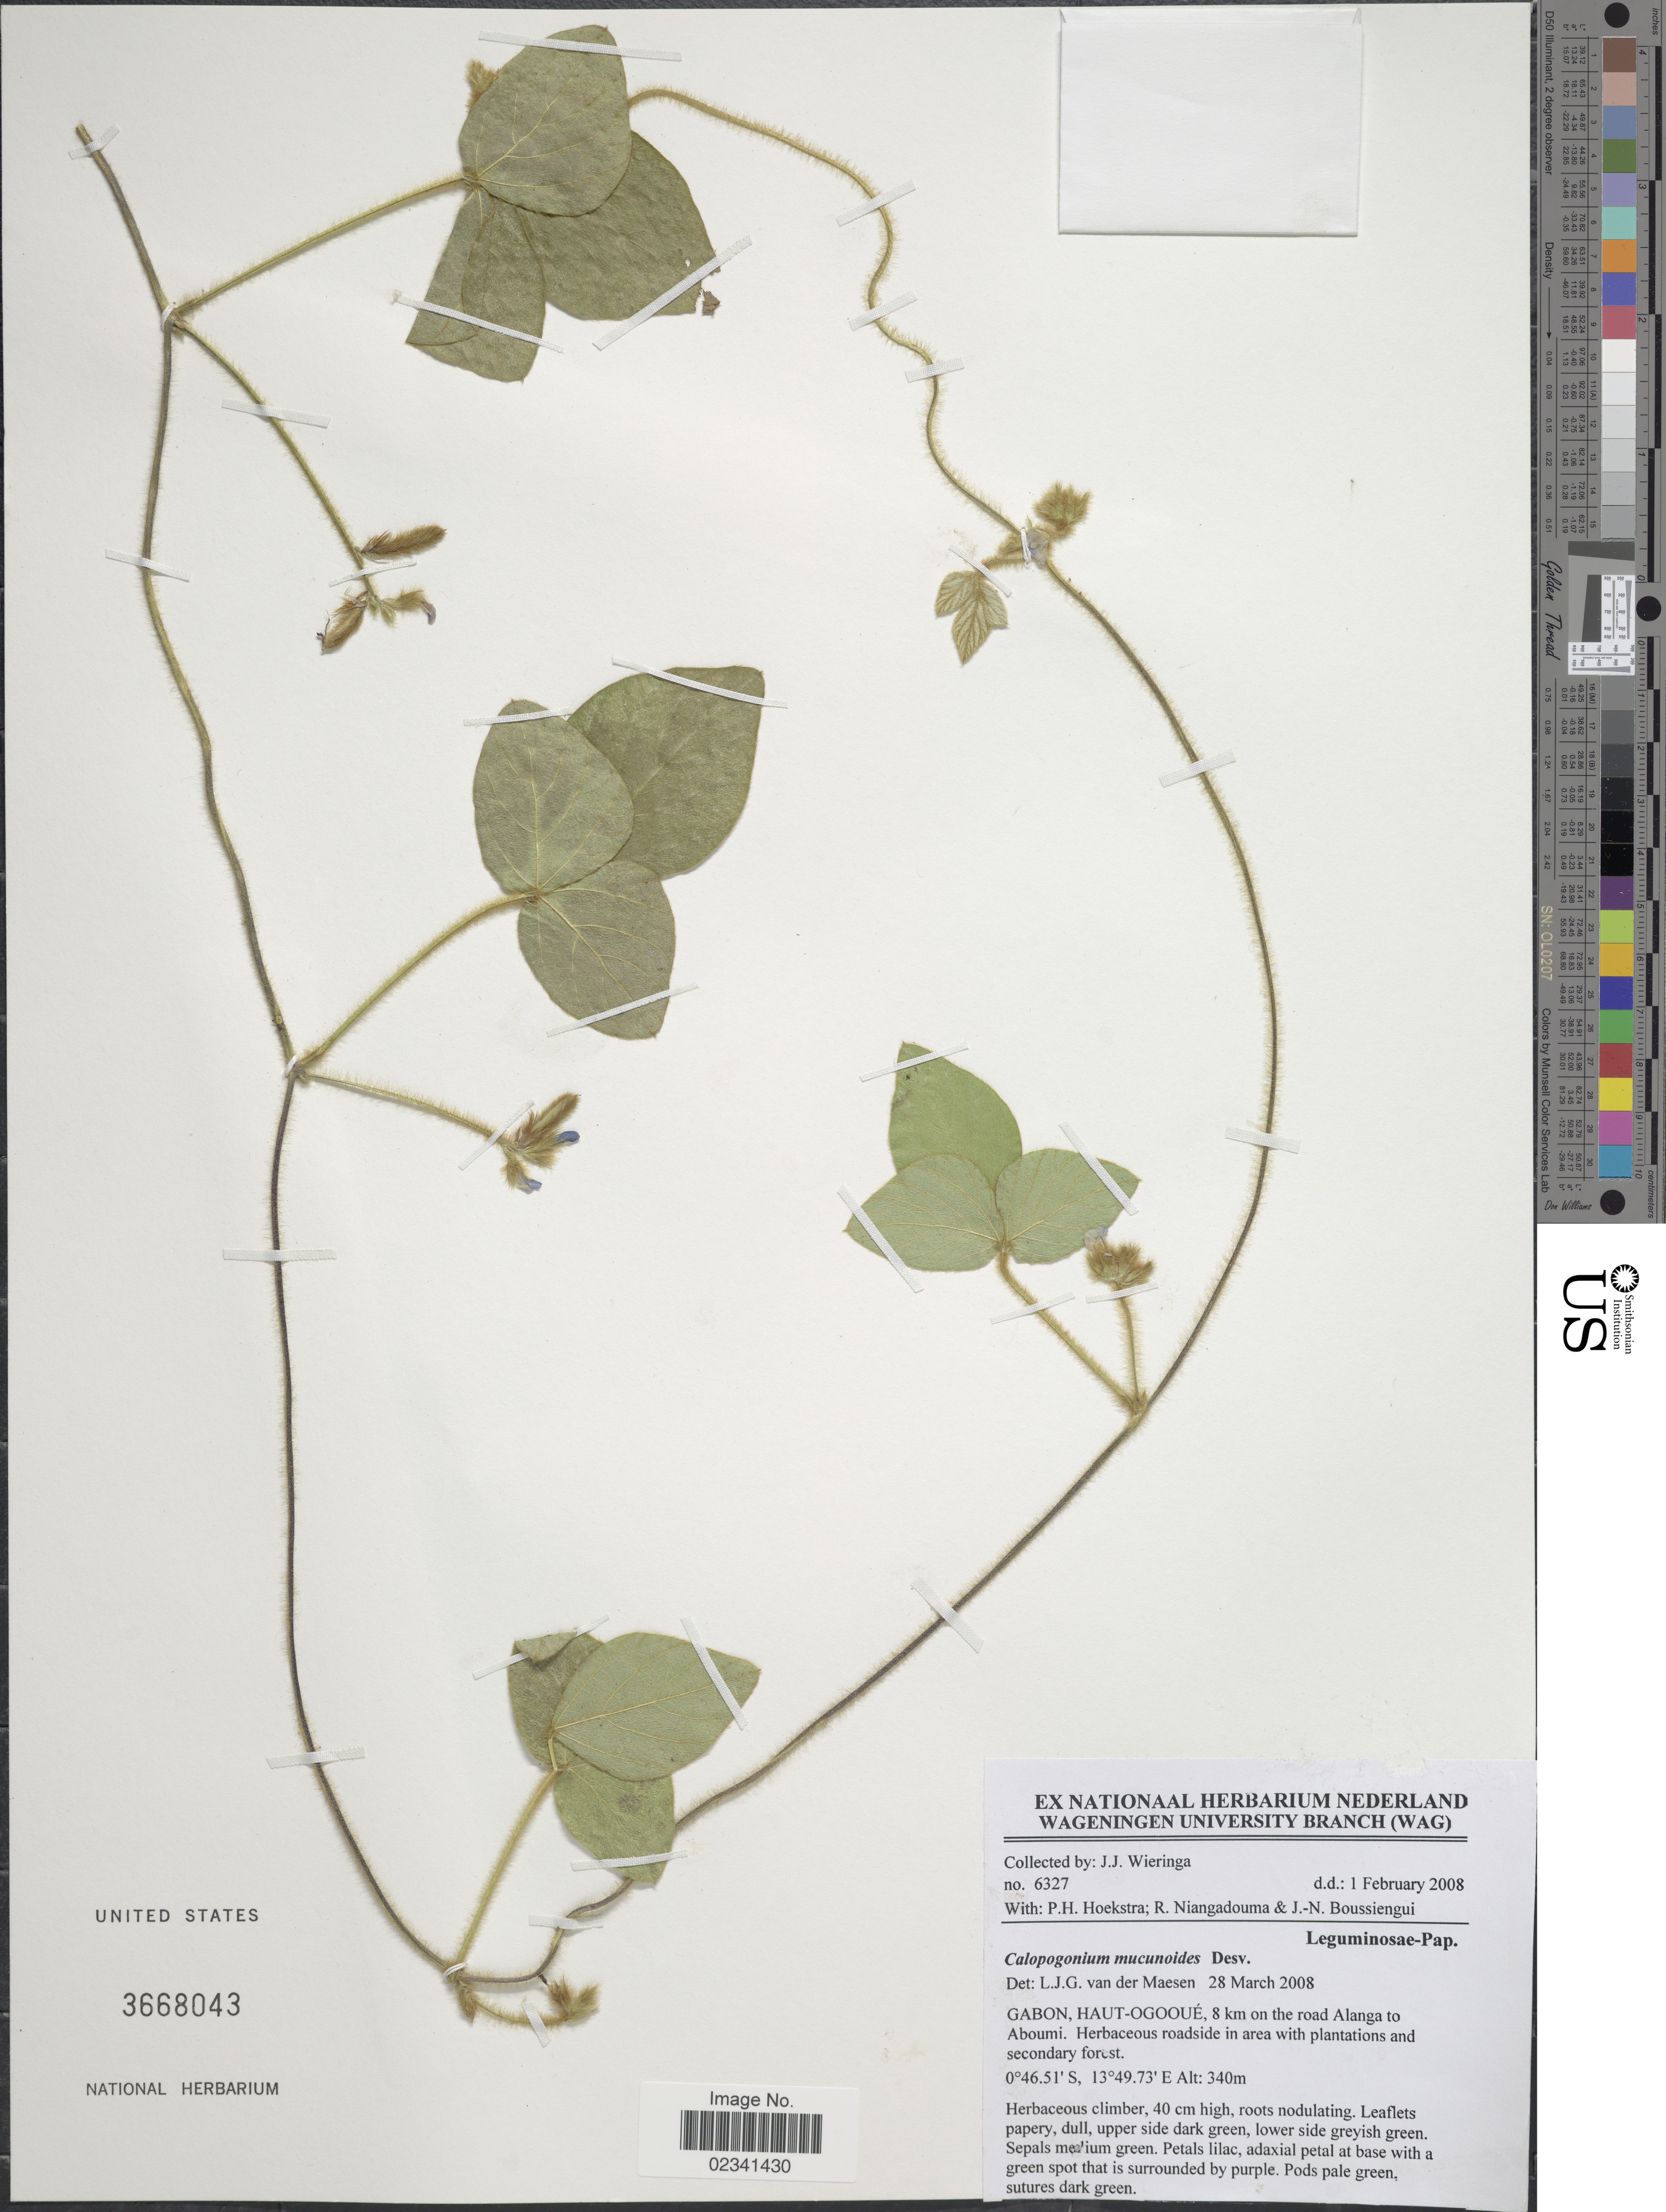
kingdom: Plantae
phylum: Tracheophyta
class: Magnoliopsida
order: Fabales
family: Fabaceae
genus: Calopogonium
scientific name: Calopogonium mucunoides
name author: Desv.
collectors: J. Wieringa, P. Hoekstra, R. Niangadouma & J. Boussiengui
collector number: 6327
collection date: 2008-02-01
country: Gabon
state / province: Haut-Ogooue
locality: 8 km on the road Alanga to Aboumi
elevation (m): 340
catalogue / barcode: US 3668043